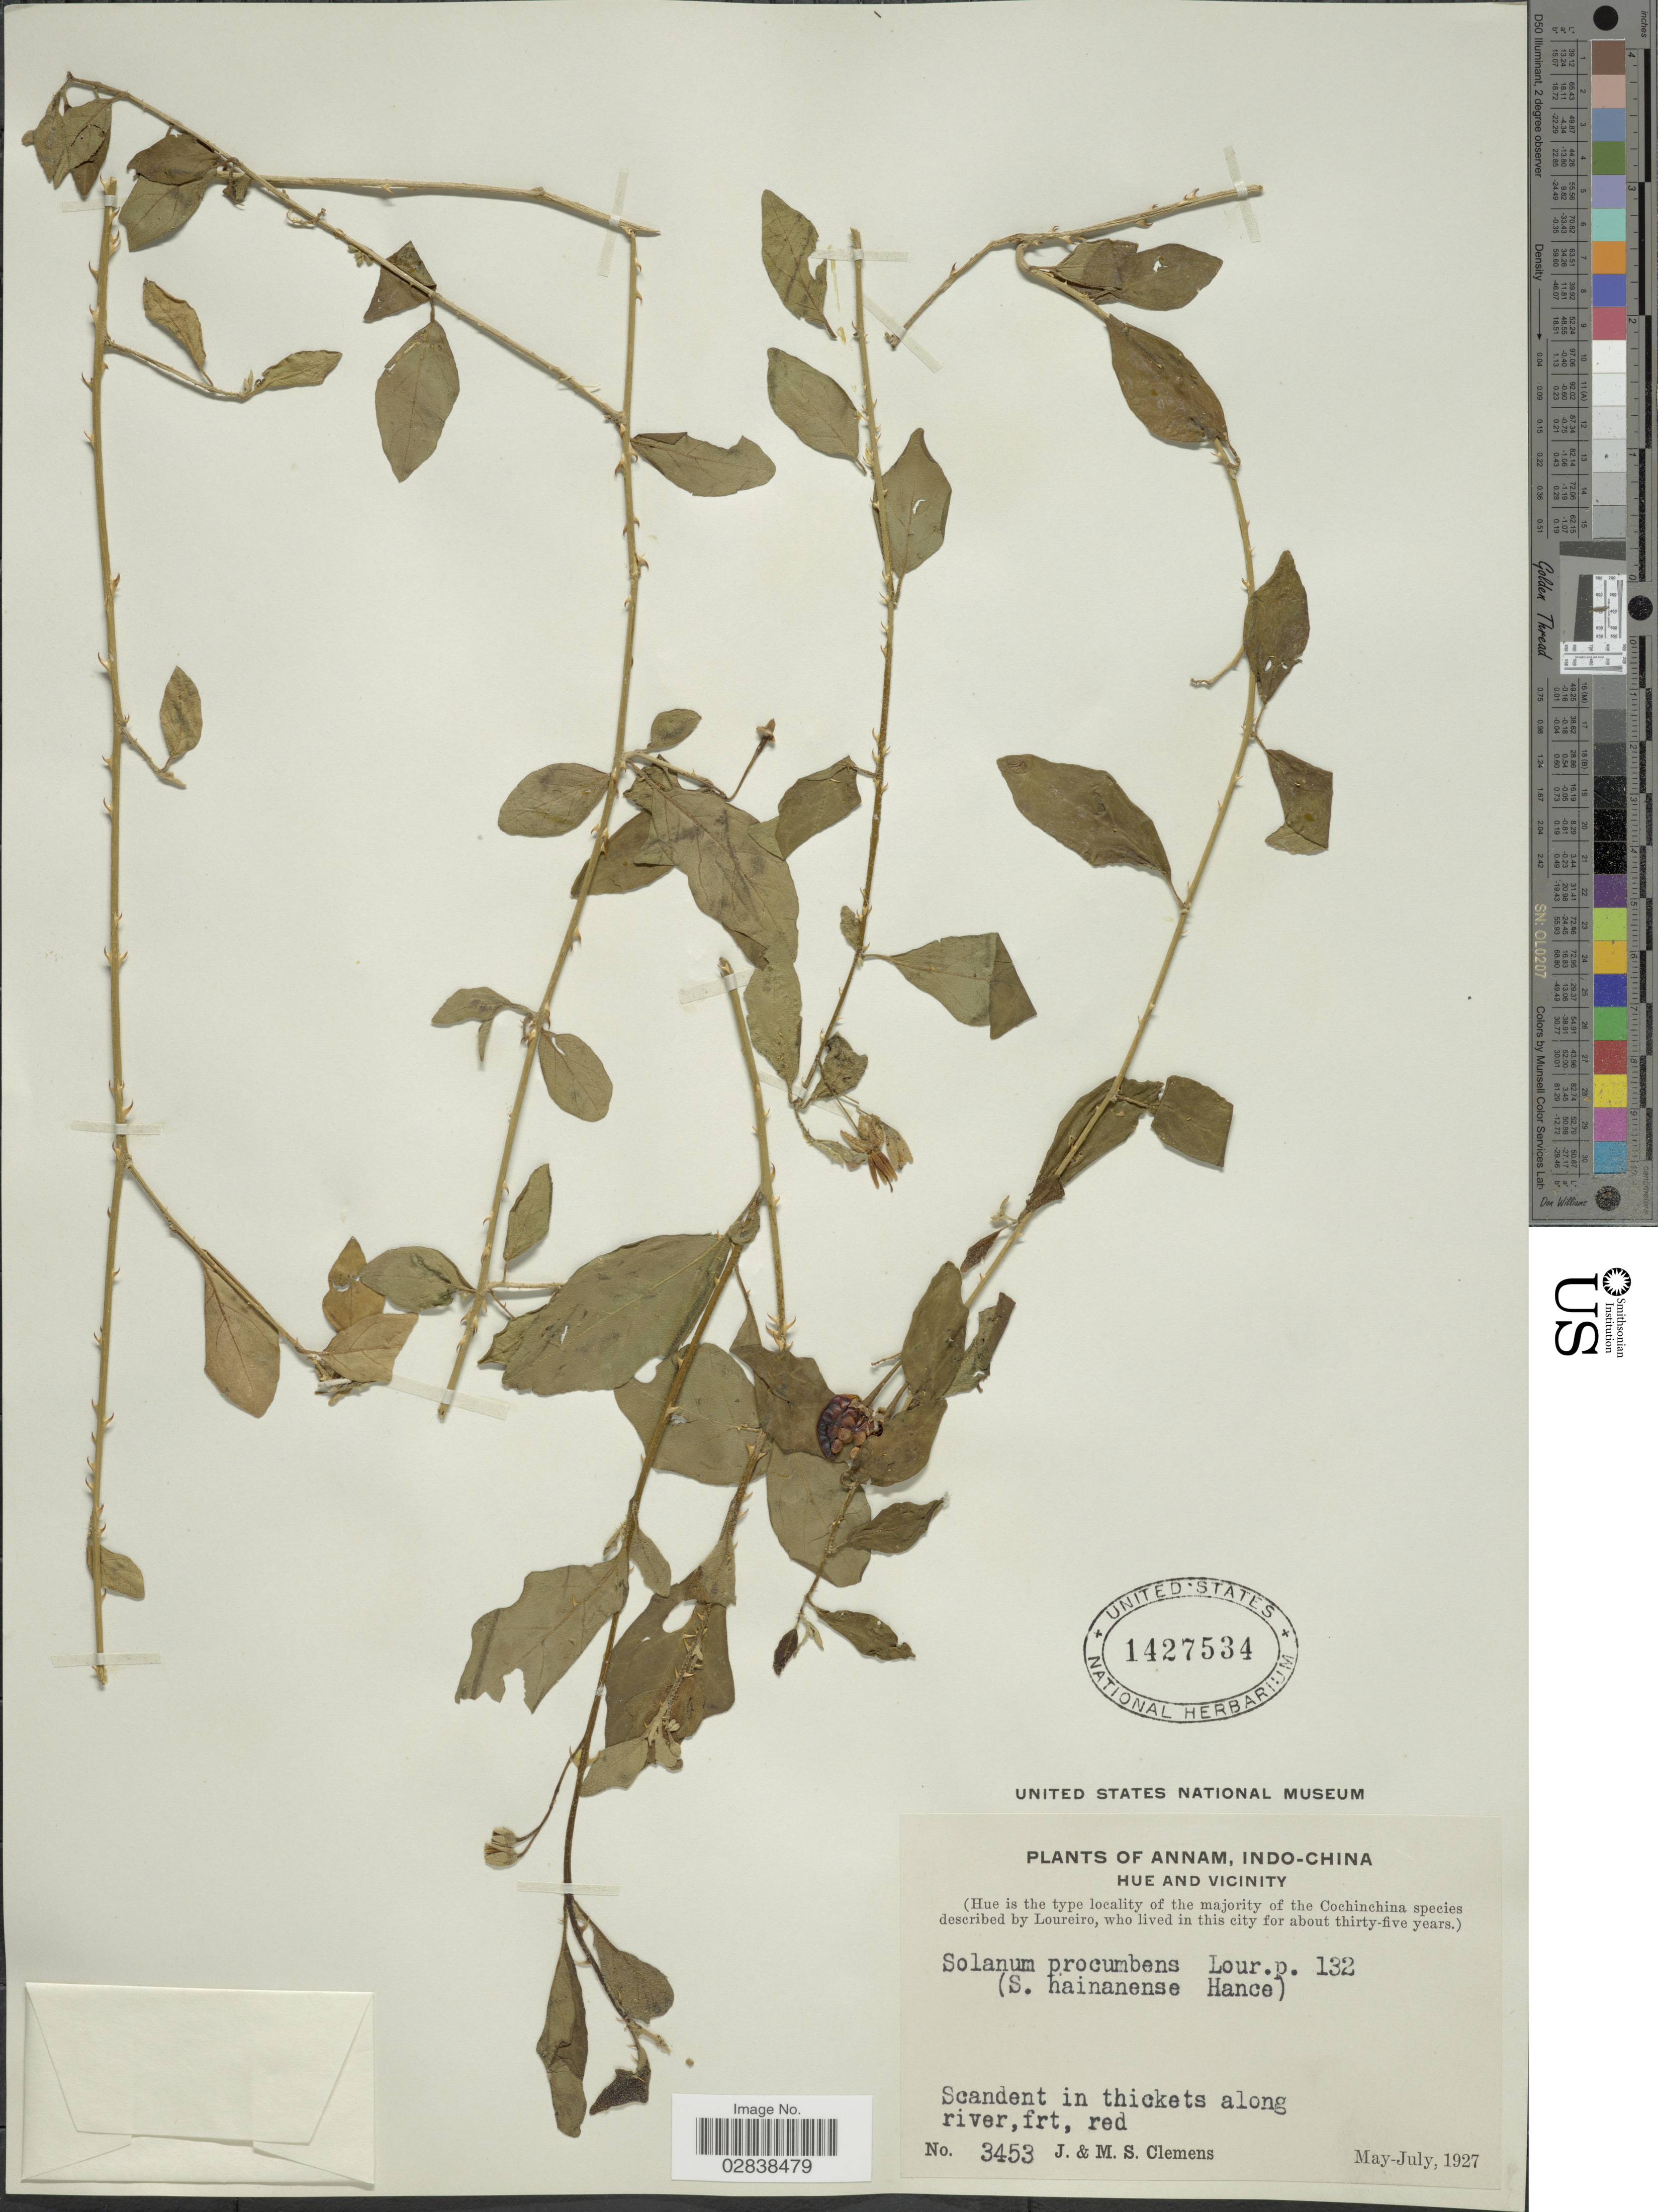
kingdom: Plantae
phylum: Tracheophyta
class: Magnoliopsida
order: Solanales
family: Solanaceae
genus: Solanum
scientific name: Solanum procumbens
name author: Lour.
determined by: Knapp, S. D.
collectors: J. Clemens & M. S. Clemens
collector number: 3453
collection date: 1927-05/1927-07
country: Vietnam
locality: Annam, Indo-China, Hue and vicinity, (Hue is the type locality of the majority of the Cochinchina species).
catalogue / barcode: US 1427534